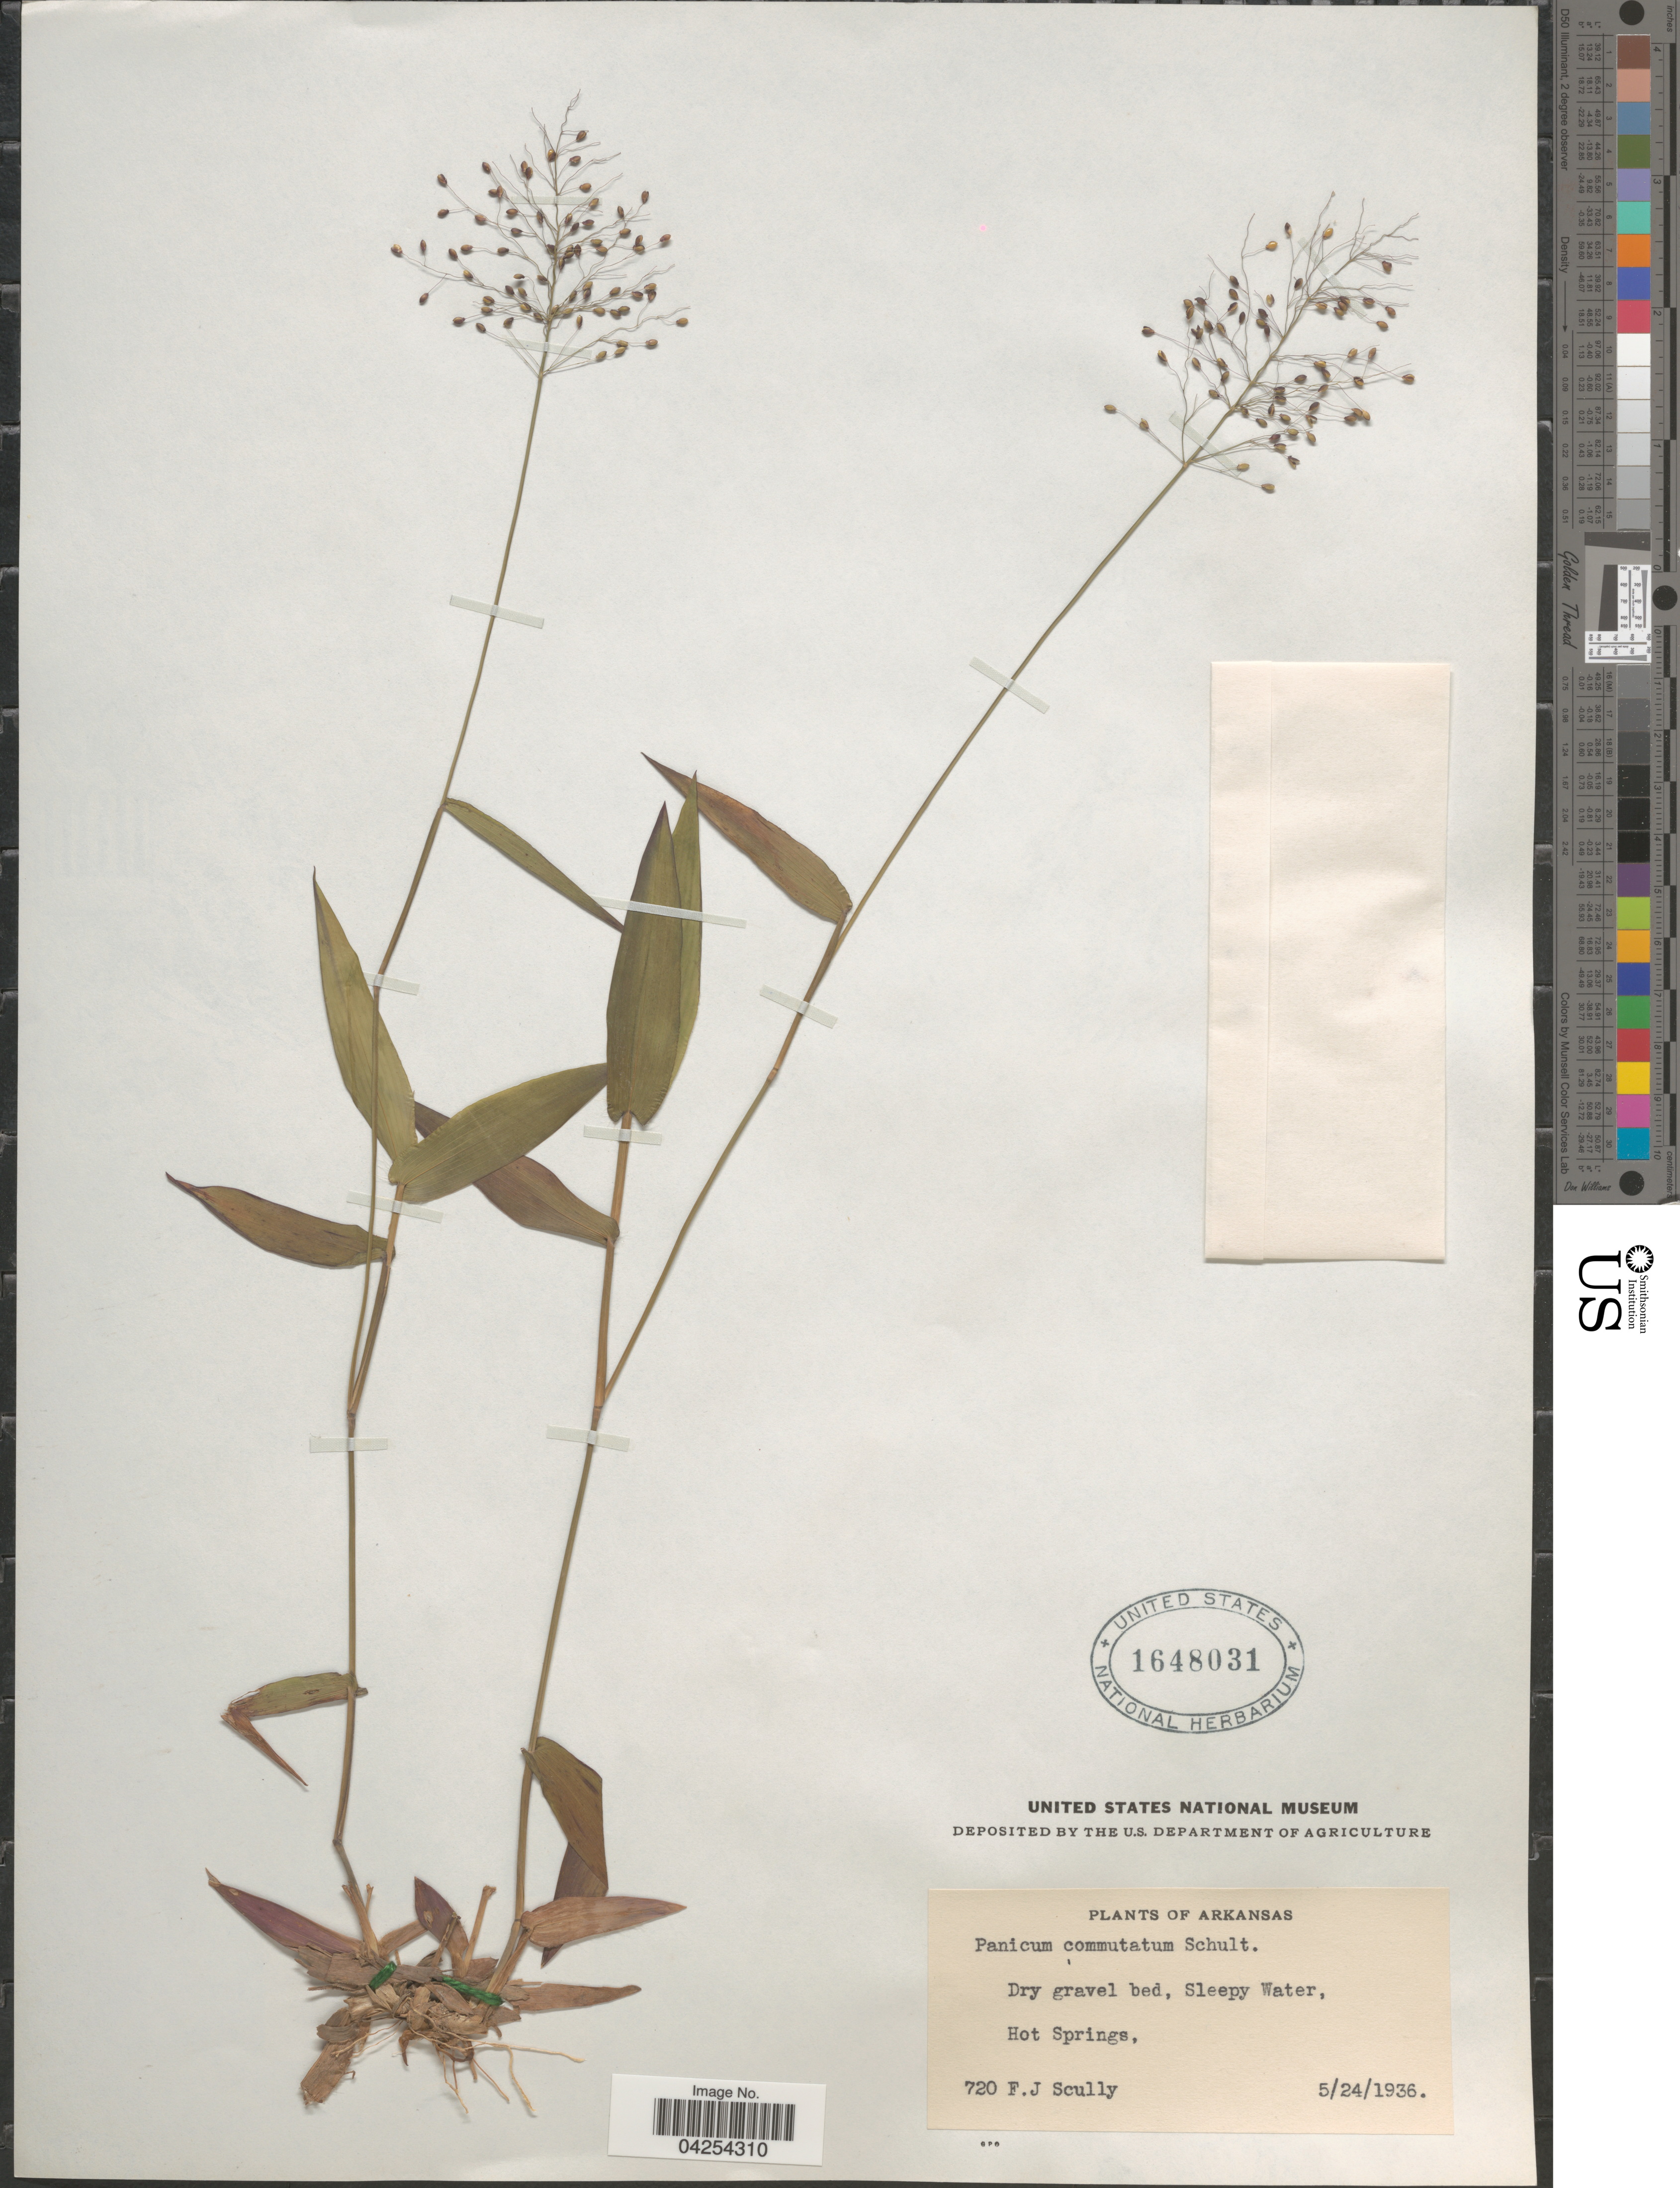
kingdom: Plantae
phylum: Tracheophyta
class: Liliopsida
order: Poales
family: Poaceae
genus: Dichanthelium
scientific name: Dichanthelium commutatum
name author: (Schult.) Gould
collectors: F. Scully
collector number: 720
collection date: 1936-05-24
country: United States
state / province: Arkansas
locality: Sleepy Water, Hot Springs.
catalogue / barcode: US 1648031